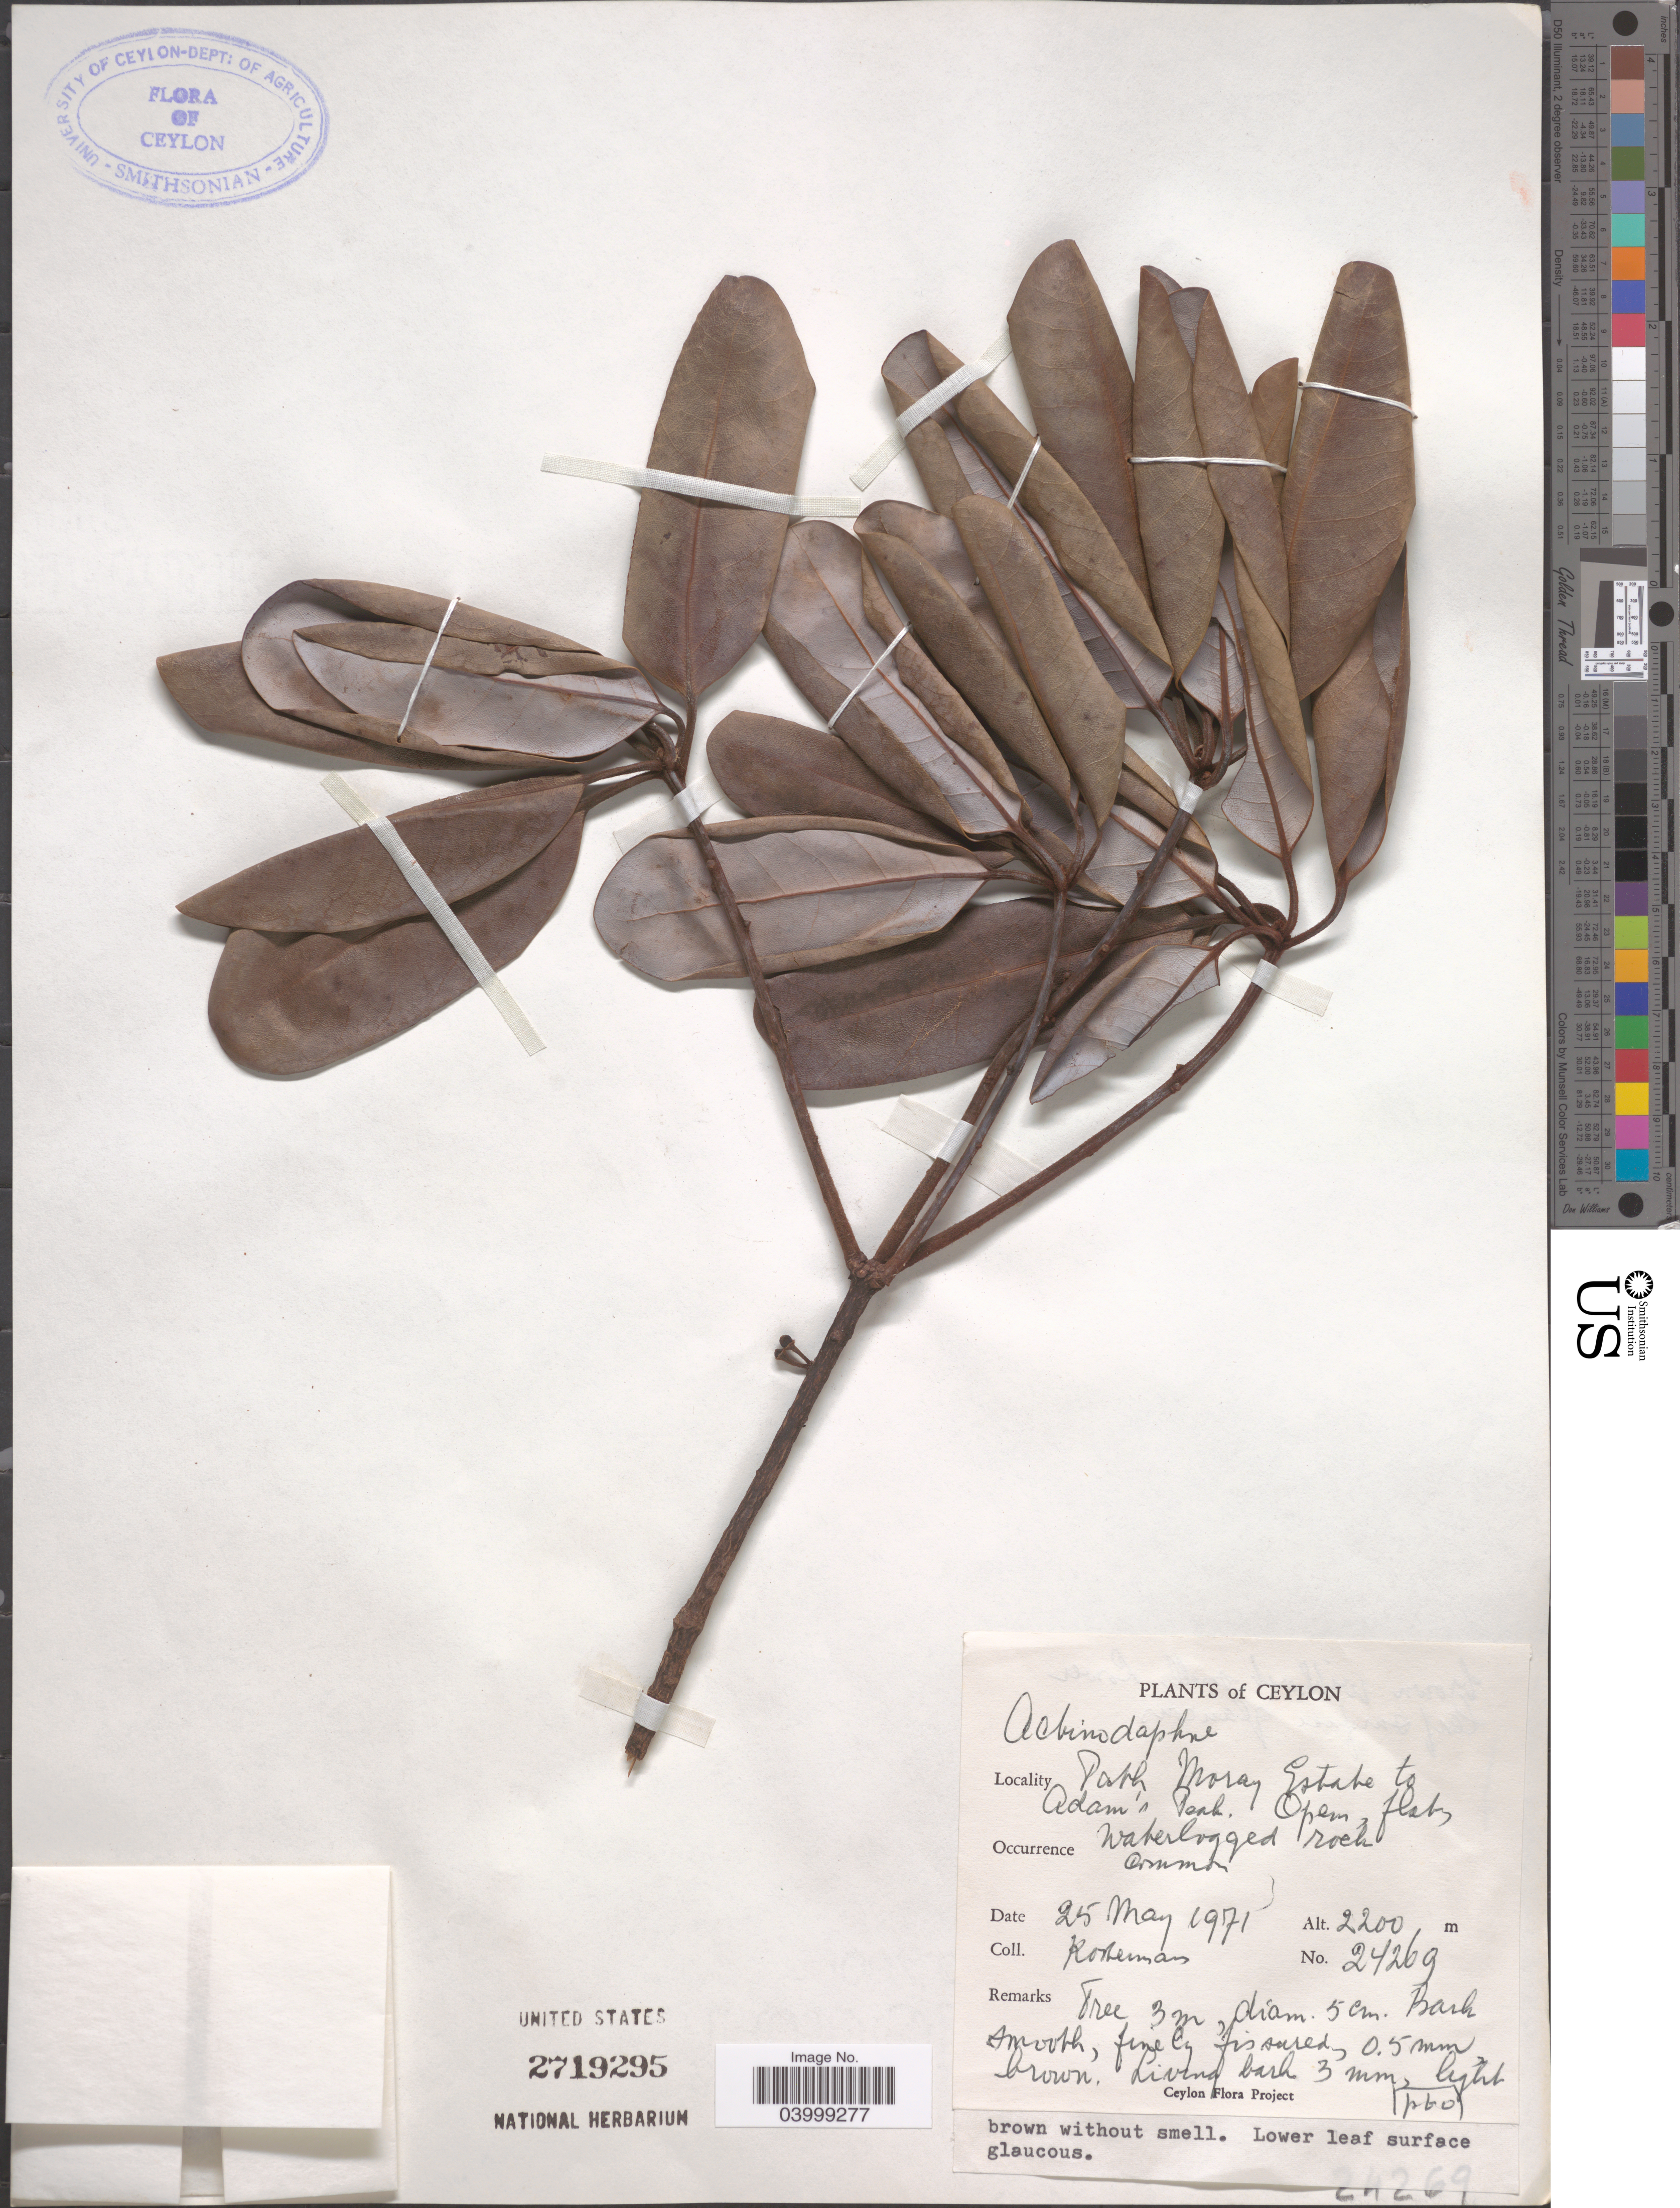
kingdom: Plantae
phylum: Tracheophyta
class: Magnoliopsida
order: Laurales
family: Lauraceae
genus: Actinodaphne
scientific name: Actinodaphne sp.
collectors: Kostermans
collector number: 24269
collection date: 1971-05-25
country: Sri Lanka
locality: Ceylon. Path Moray Estate to Adam's Peak.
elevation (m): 2200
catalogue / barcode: US 2719295